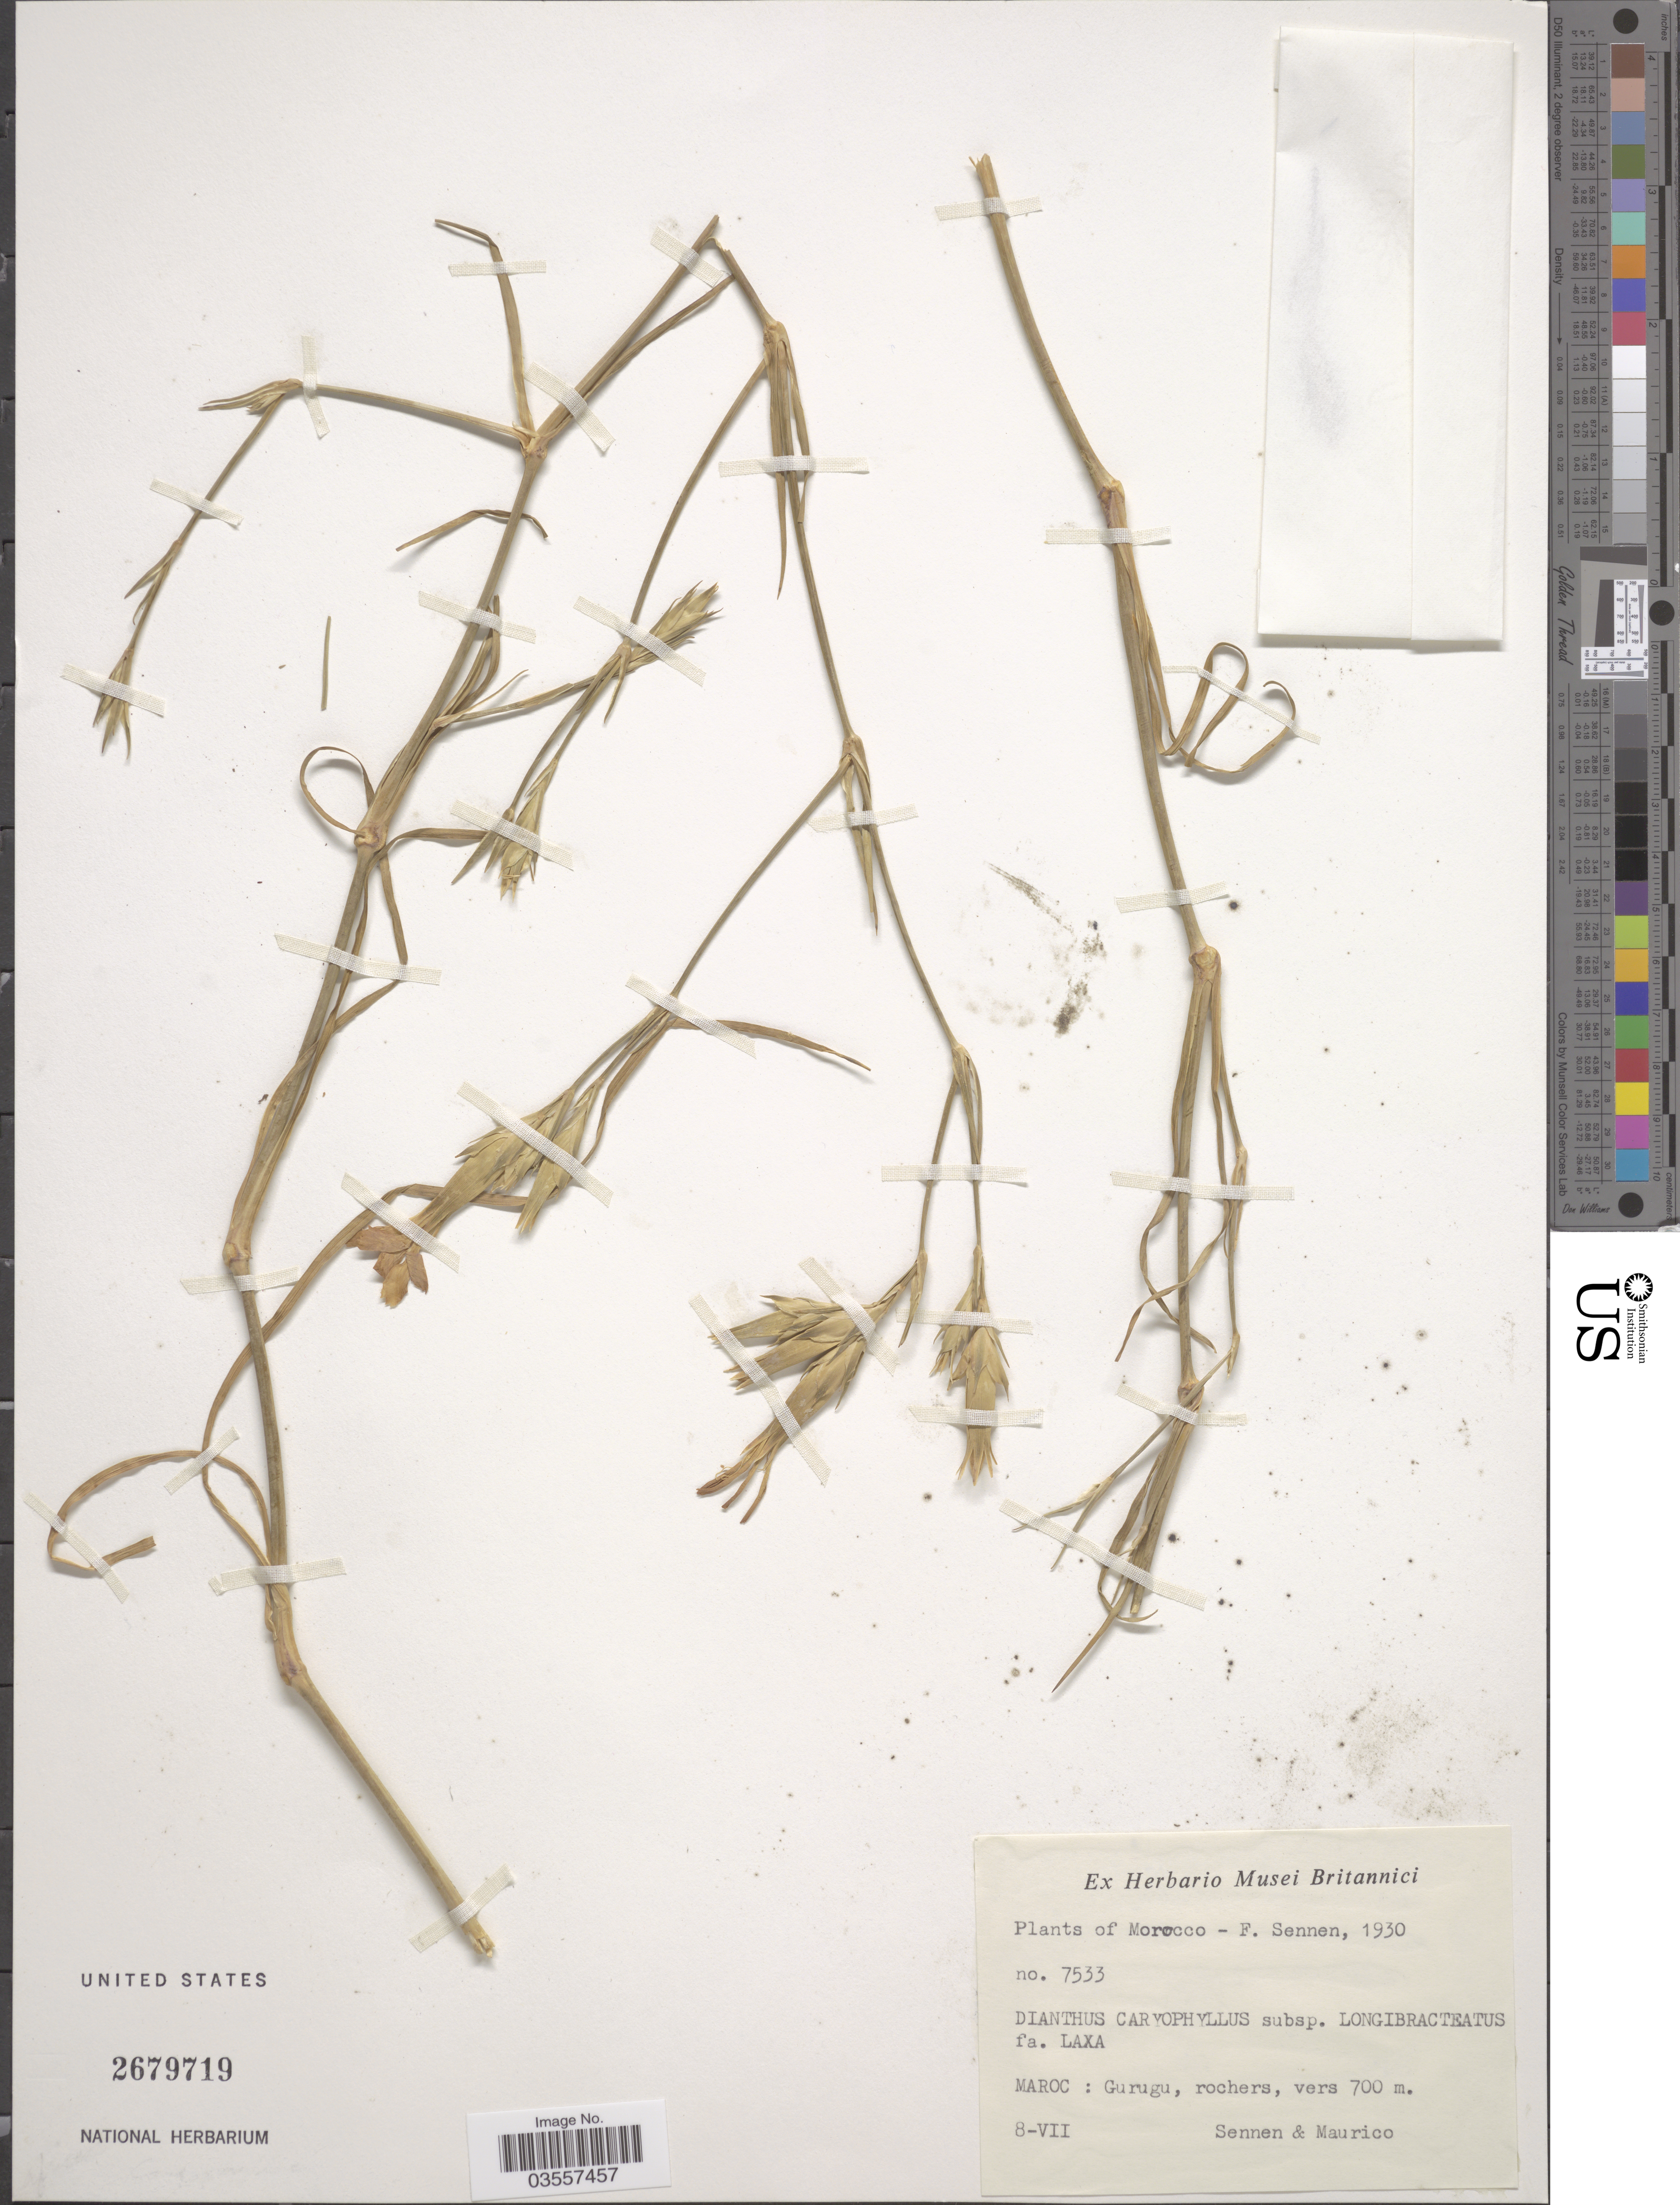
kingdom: Plantae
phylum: Tracheophyta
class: Magnoliopsida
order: Caryophyllales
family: Caryophyllaceae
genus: Dianthus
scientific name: Dianthus caryophyllus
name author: L.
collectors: E. Sennen & Maurico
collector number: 7533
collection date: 1930-07-08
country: Morocco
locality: Maroc: Gurugu, rochers.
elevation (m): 700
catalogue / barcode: US 2679719